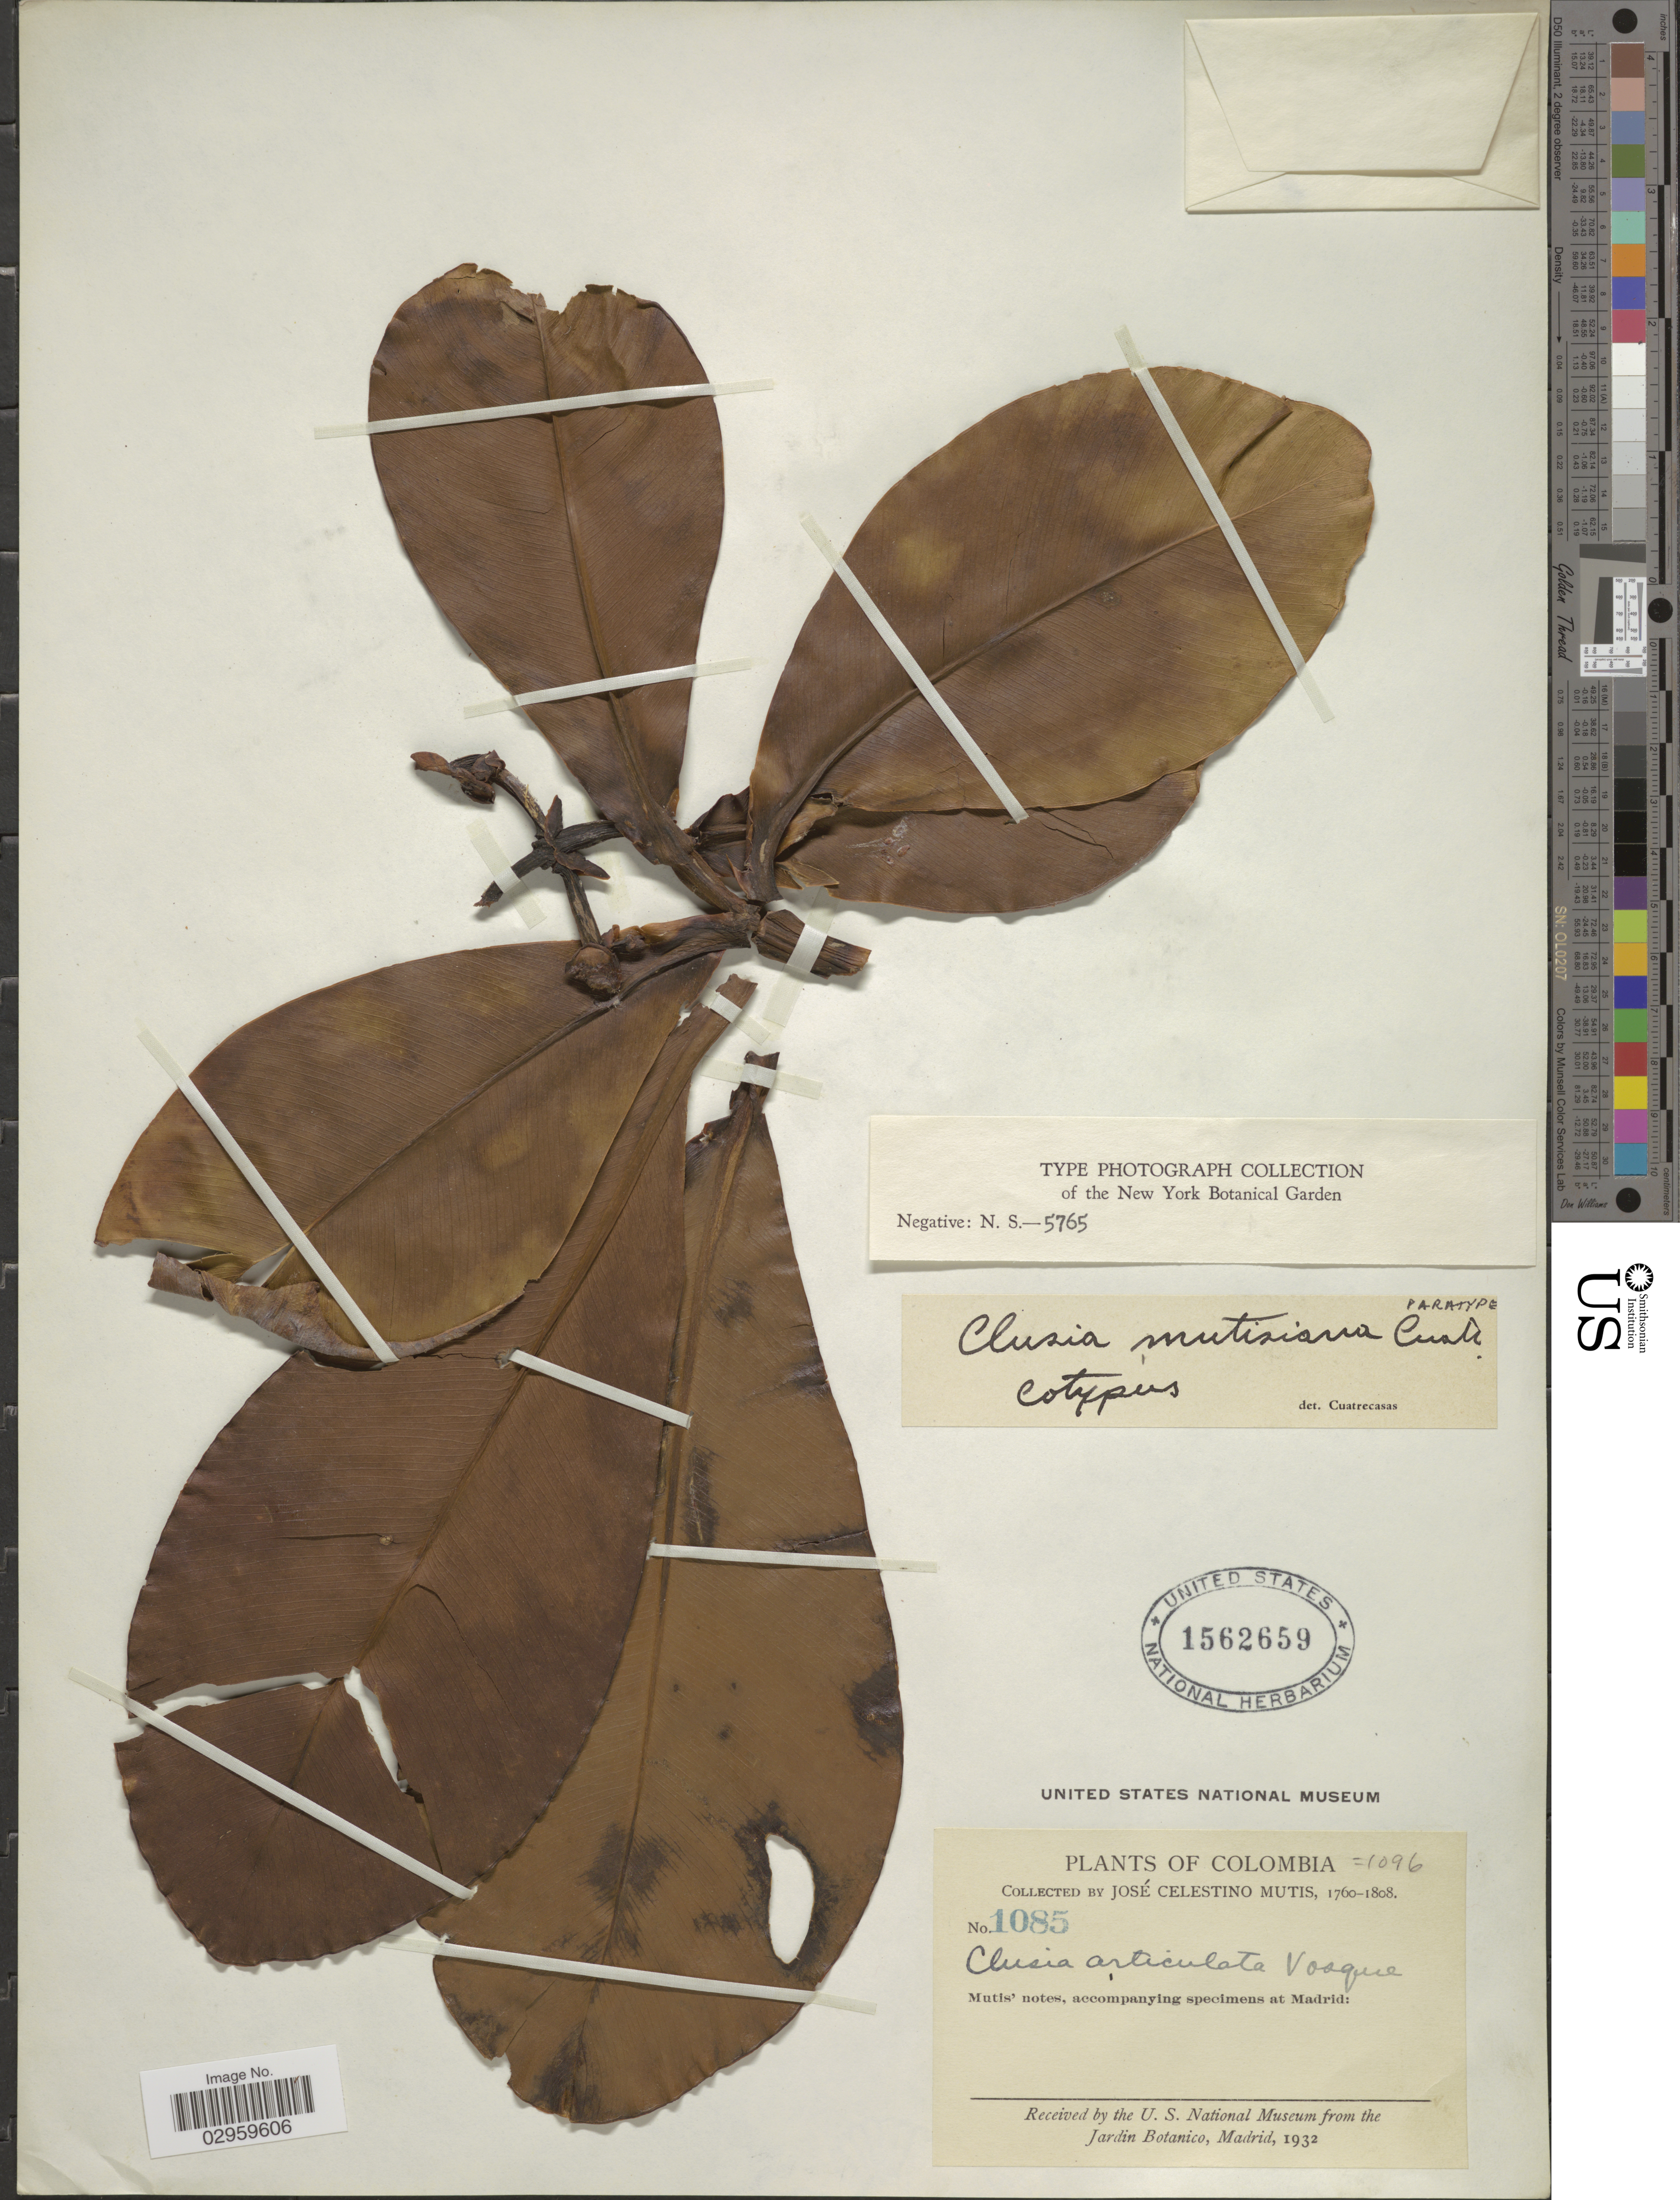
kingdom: Plantae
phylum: Tracheophyta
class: Magnoliopsida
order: Malpighiales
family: Clusiaceae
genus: Clusia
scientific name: Clusia mutisiana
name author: Cuatrec.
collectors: J. C. B. Mutis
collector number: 1085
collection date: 1760/1808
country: Colombia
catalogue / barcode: US 1562659